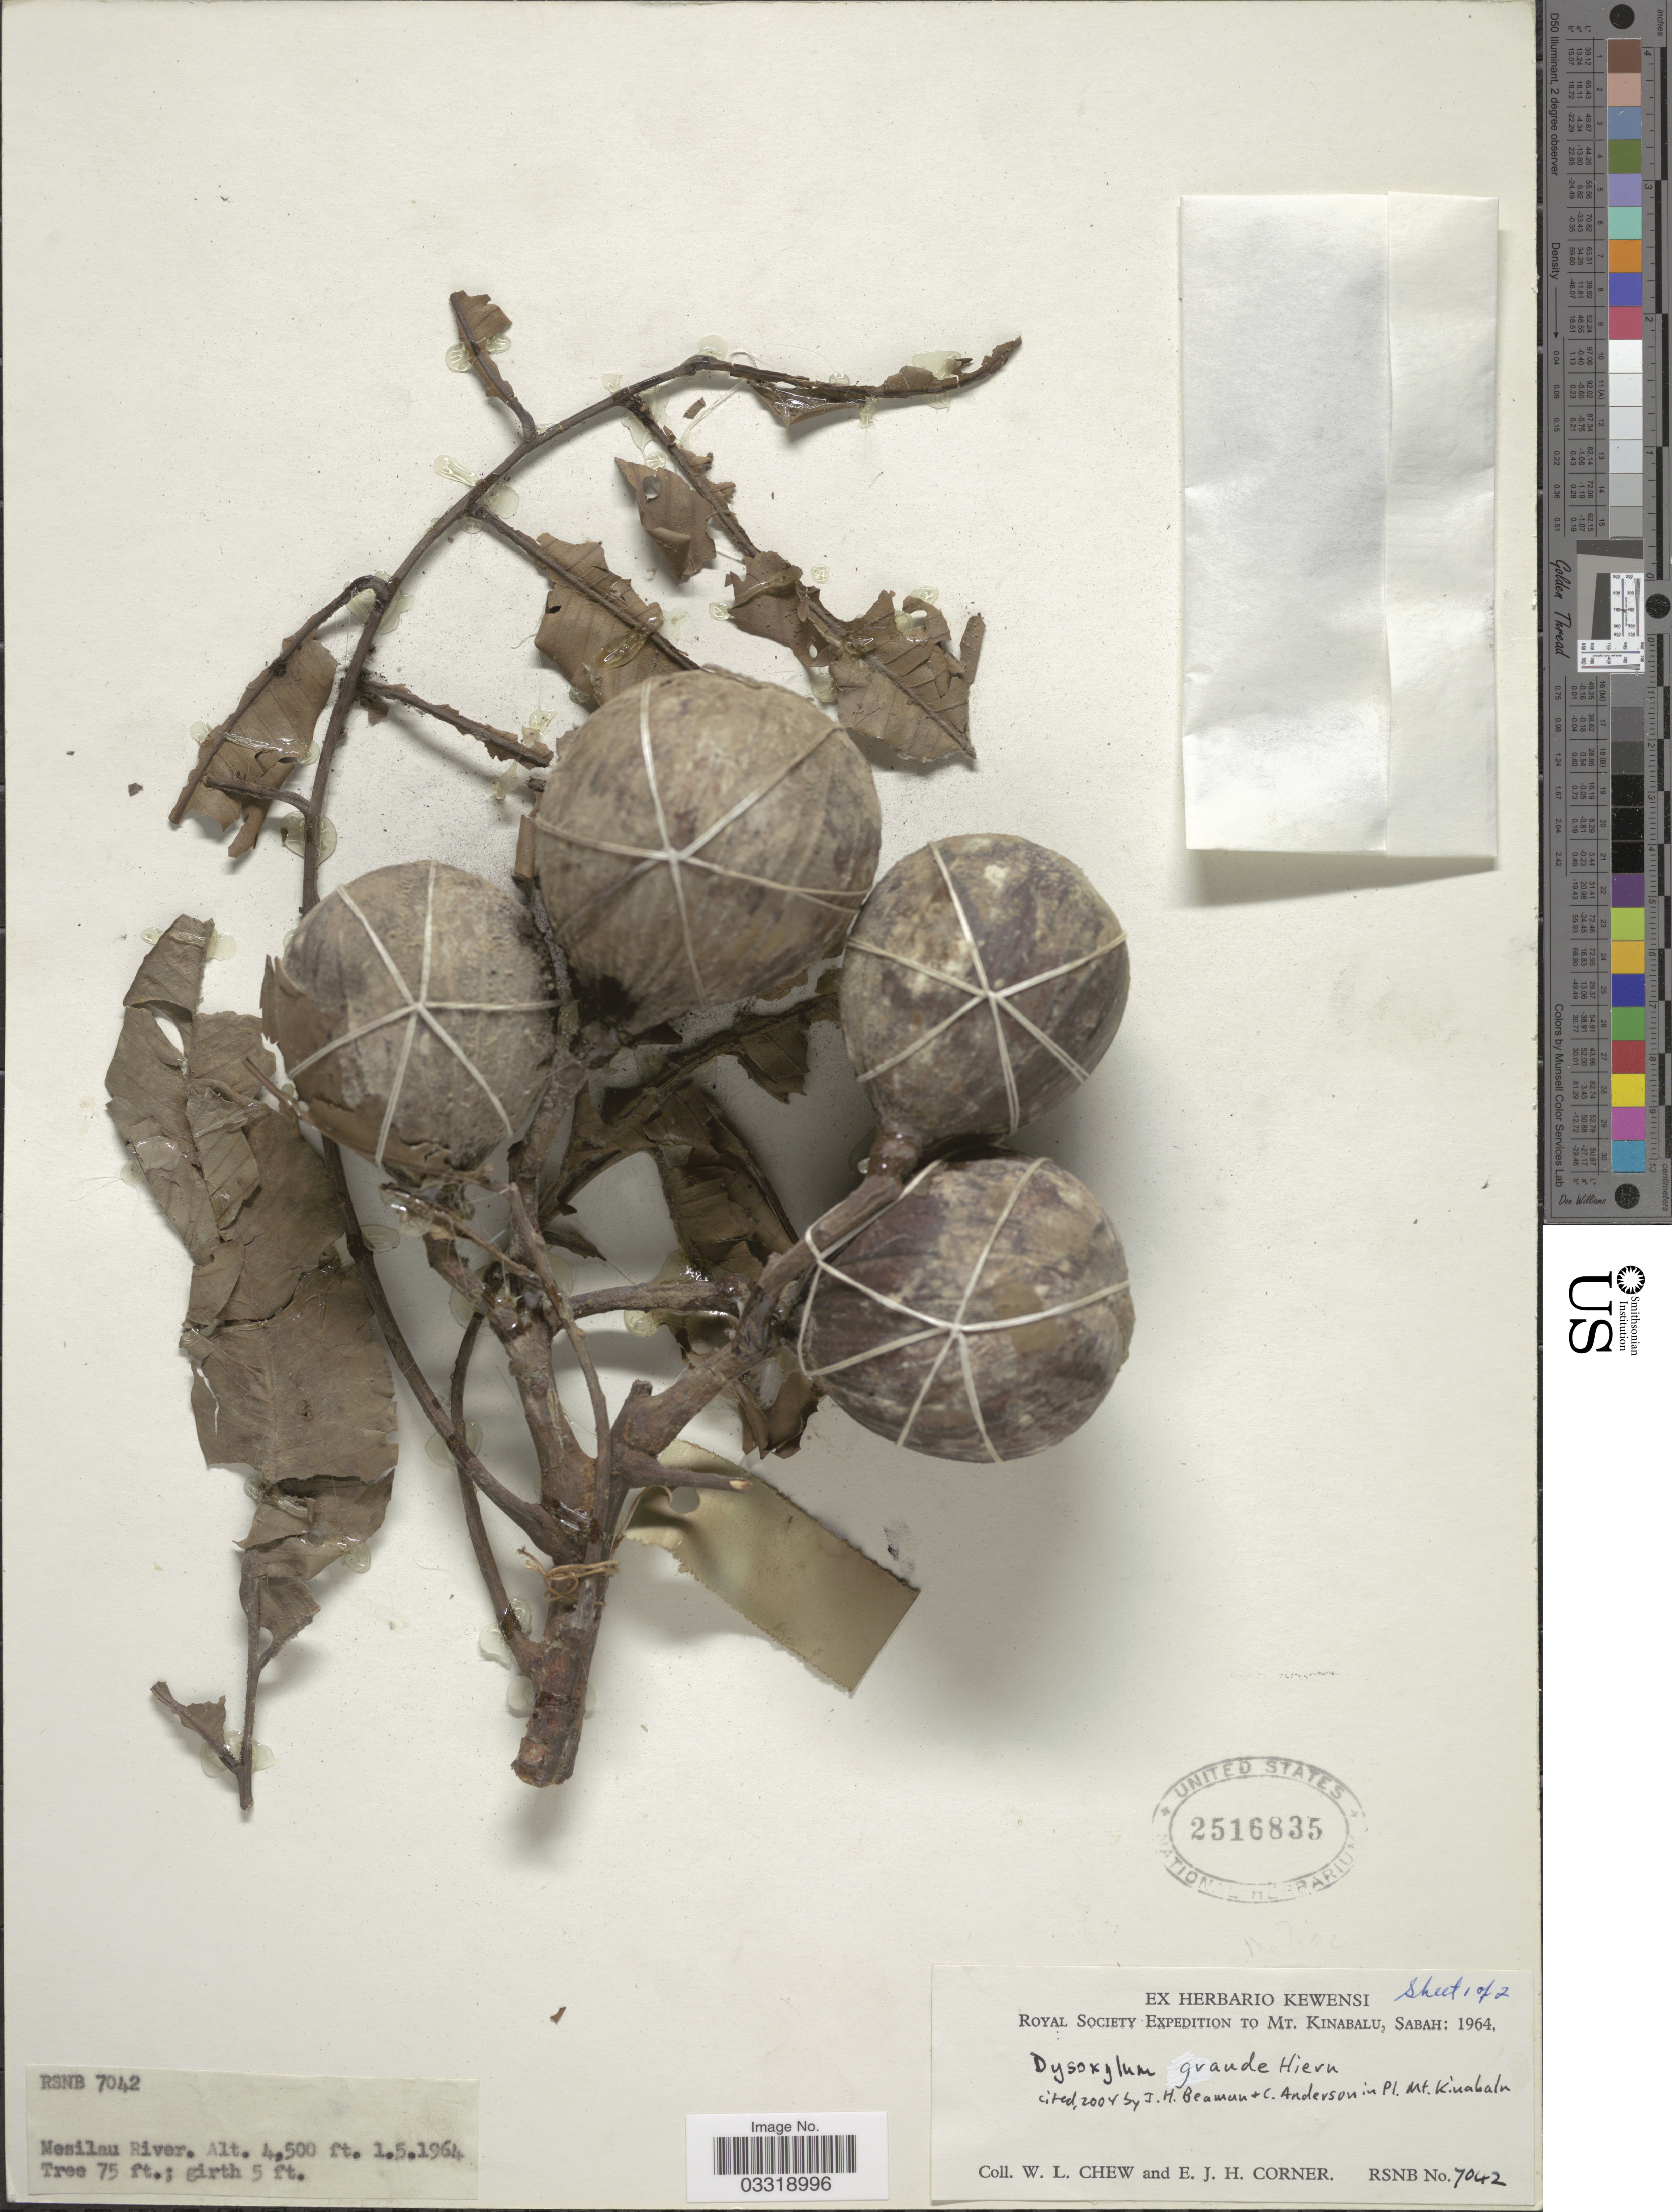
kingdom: Plantae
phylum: Tracheophyta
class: Magnoliopsida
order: Sapindales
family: Meliaceae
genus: Dysoxylum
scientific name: Dysoxylum grande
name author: Hiern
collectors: W. Chew & E. Corner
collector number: RSNB 7042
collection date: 1964-05-01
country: Malaysia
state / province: Sabah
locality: Mt. Kinabalu. Mesilau River.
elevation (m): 1372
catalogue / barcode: US 2516835